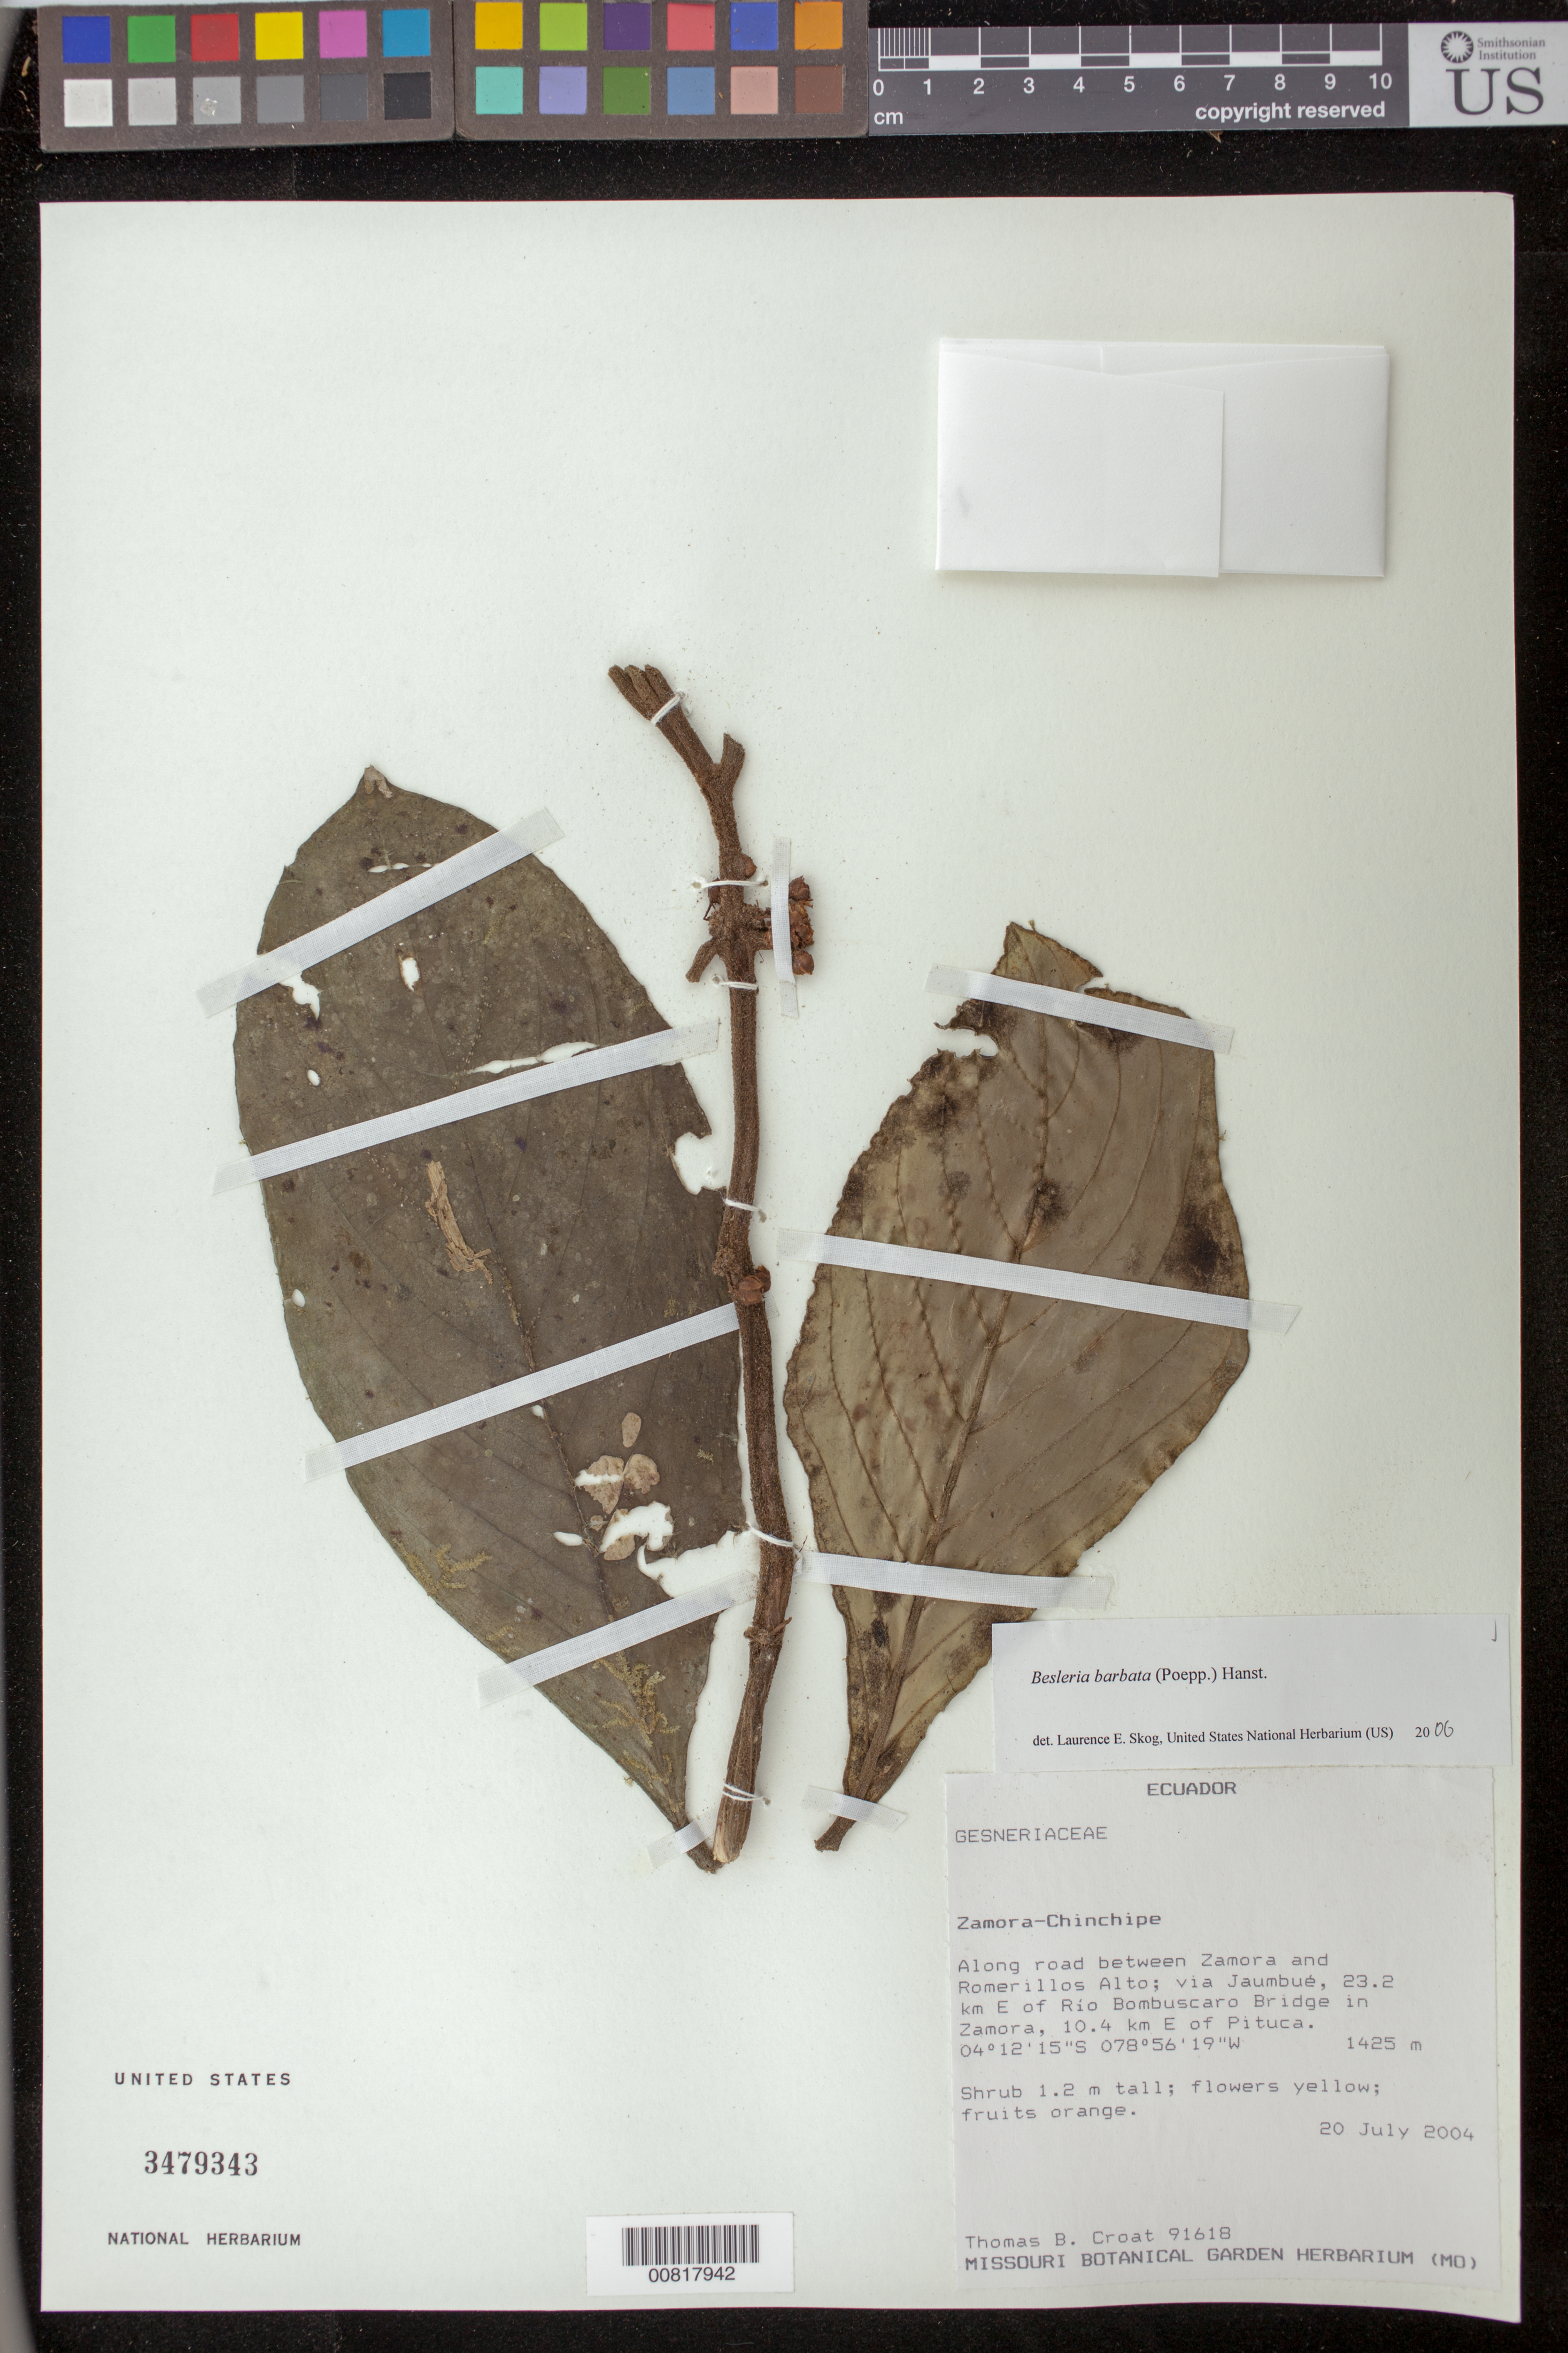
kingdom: Plantae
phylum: Tracheophyta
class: Magnoliopsida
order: Lamiales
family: Gesneriaceae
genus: Besleria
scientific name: Besleria barbata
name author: (Poepp.) Hanst.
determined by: Skog, Laurence E.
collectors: T. B. Croat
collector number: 91618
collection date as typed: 20 Jul 2004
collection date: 2004-07-20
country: Ecuador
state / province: Zamora-Chinchipe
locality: Along road between Zamora and Romerillos Alto; via Jaumbué, 23.2 km E of Rio Bombuscaro Bridge in Zamora, 10.4 km E of Pituca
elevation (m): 1425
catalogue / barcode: US 3479343